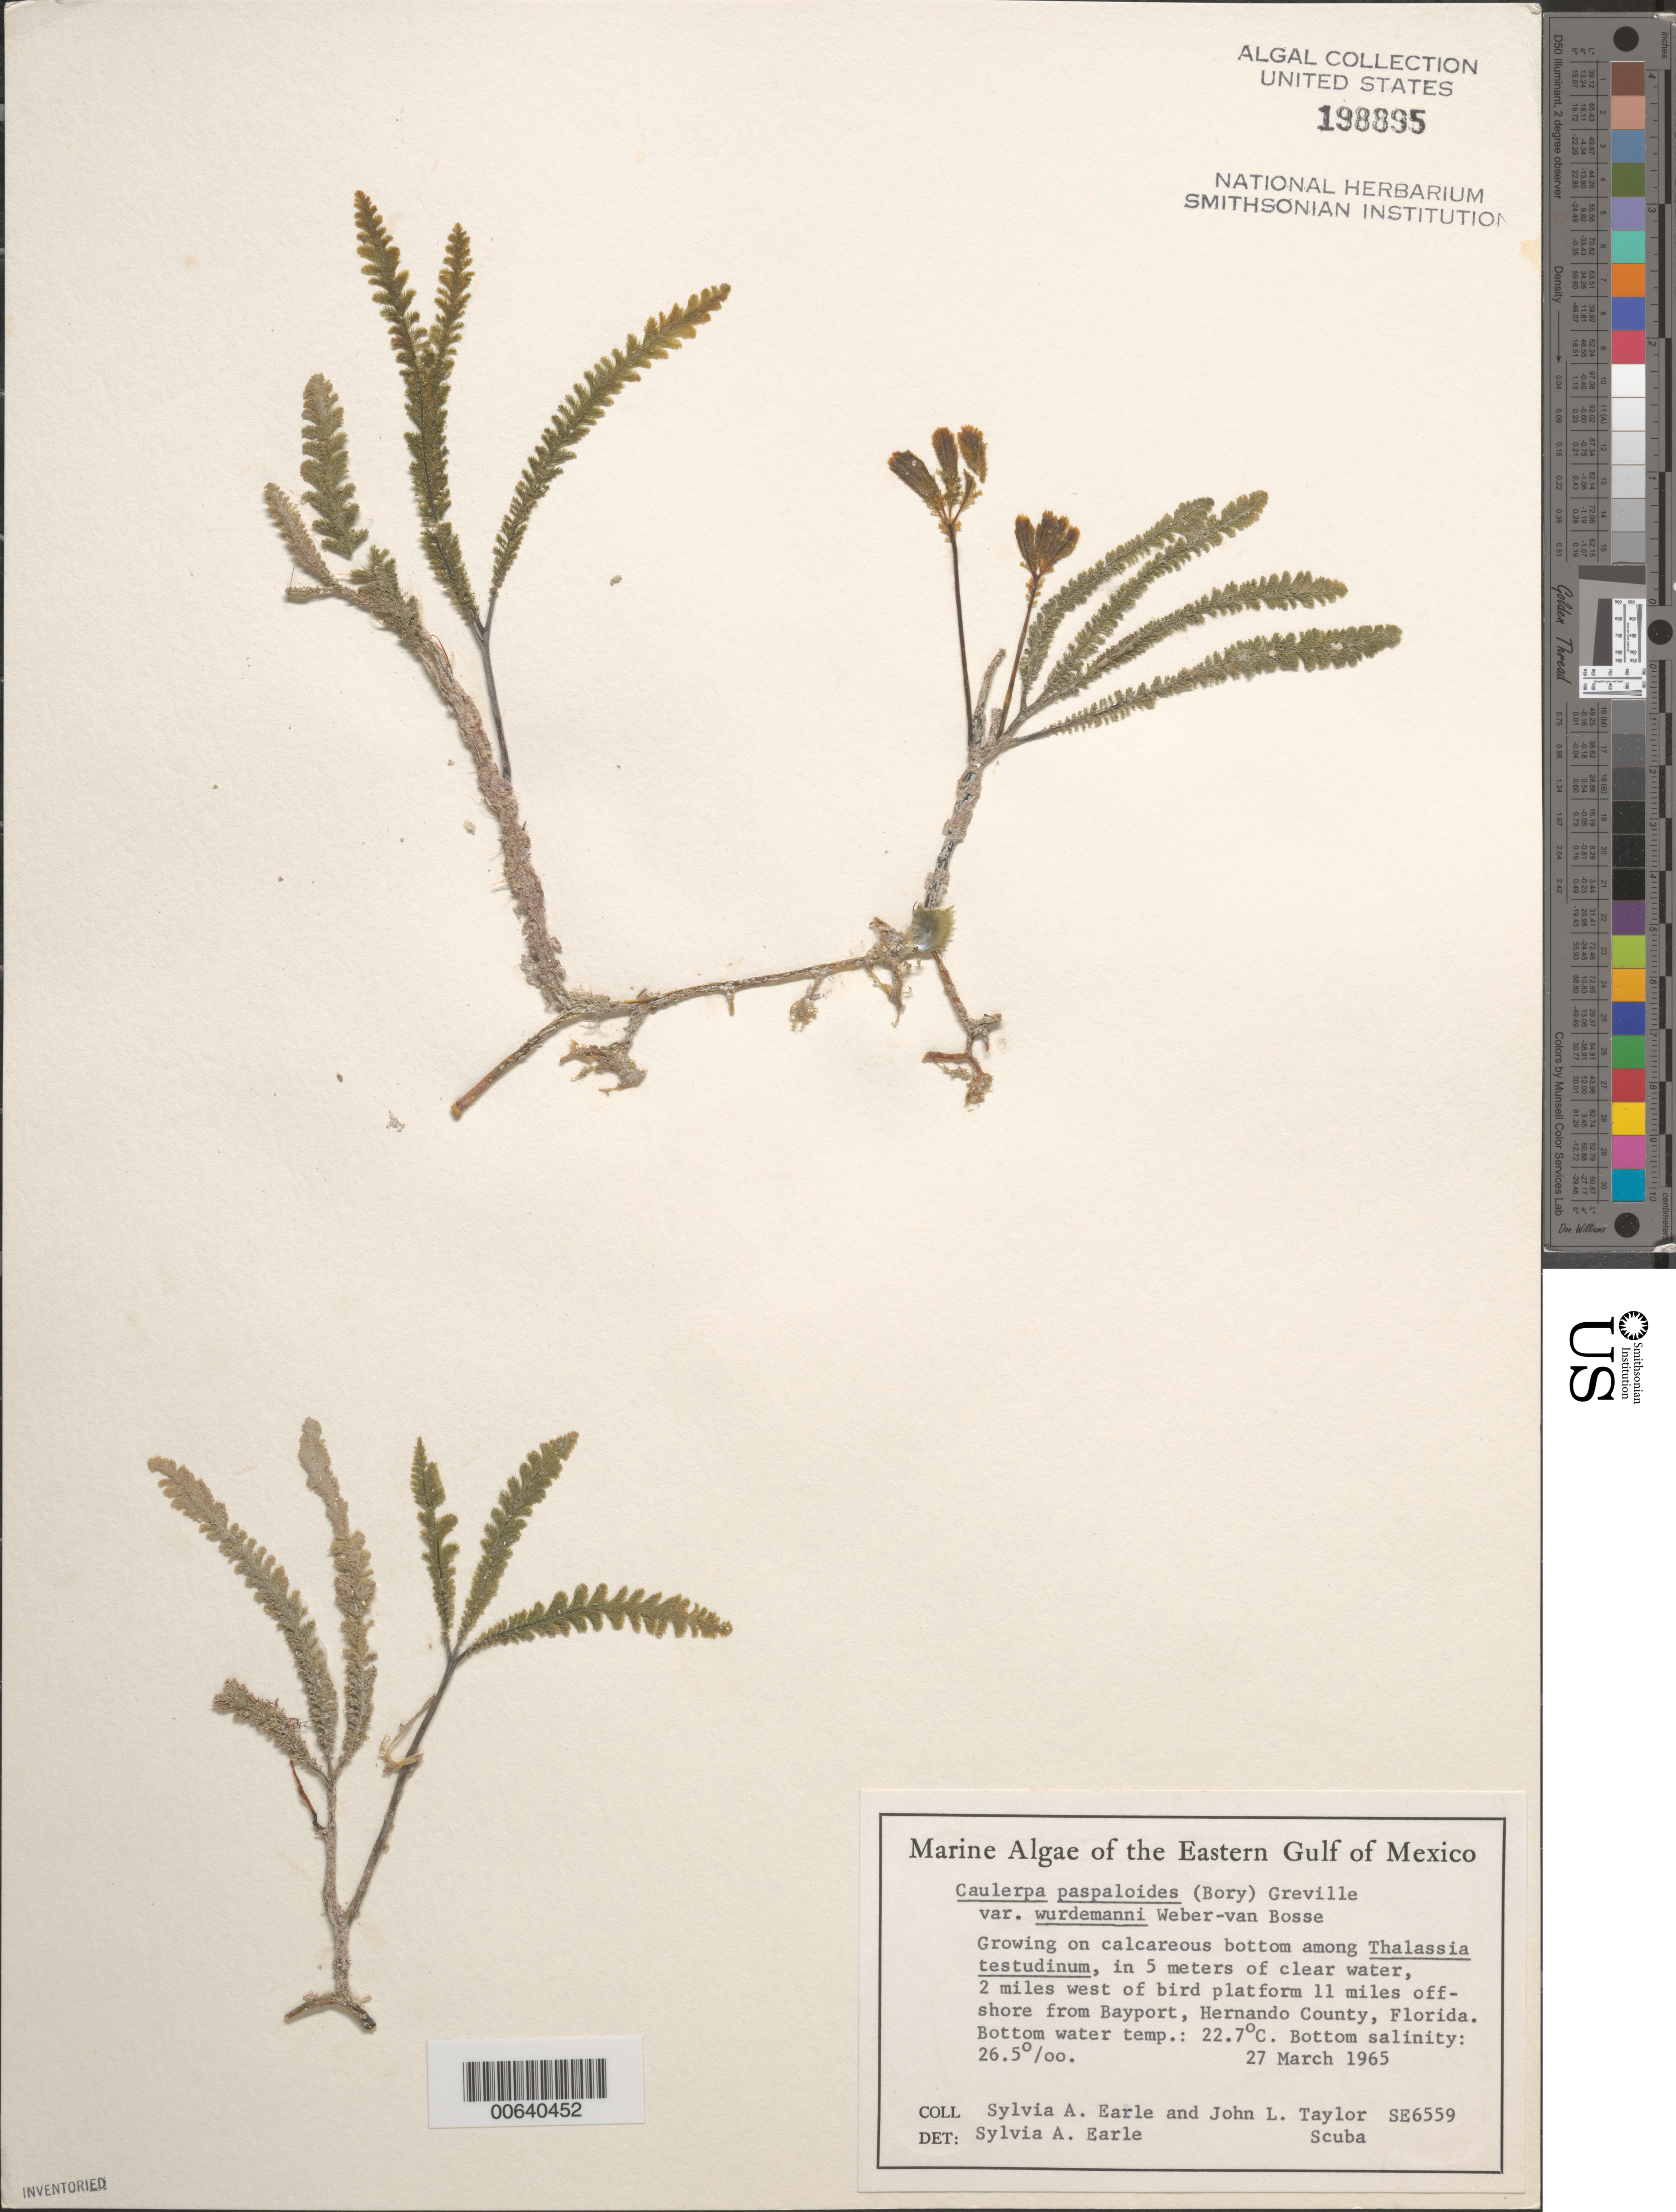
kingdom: Plantae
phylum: Chlorophyta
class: Ulvophyceae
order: Bryopsidales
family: Caulerpaceae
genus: Caulerpa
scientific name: Caulerpa paspaloides var. wurdemannii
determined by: Earle, S. A.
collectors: S. A. Earle & J. L. Taylor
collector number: SE 6559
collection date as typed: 27 Mar 1965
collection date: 1965-03-27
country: United States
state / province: Florida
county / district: Hernando County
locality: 11 miles off Bayport, 2 miles west of bird platform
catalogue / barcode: US 198895